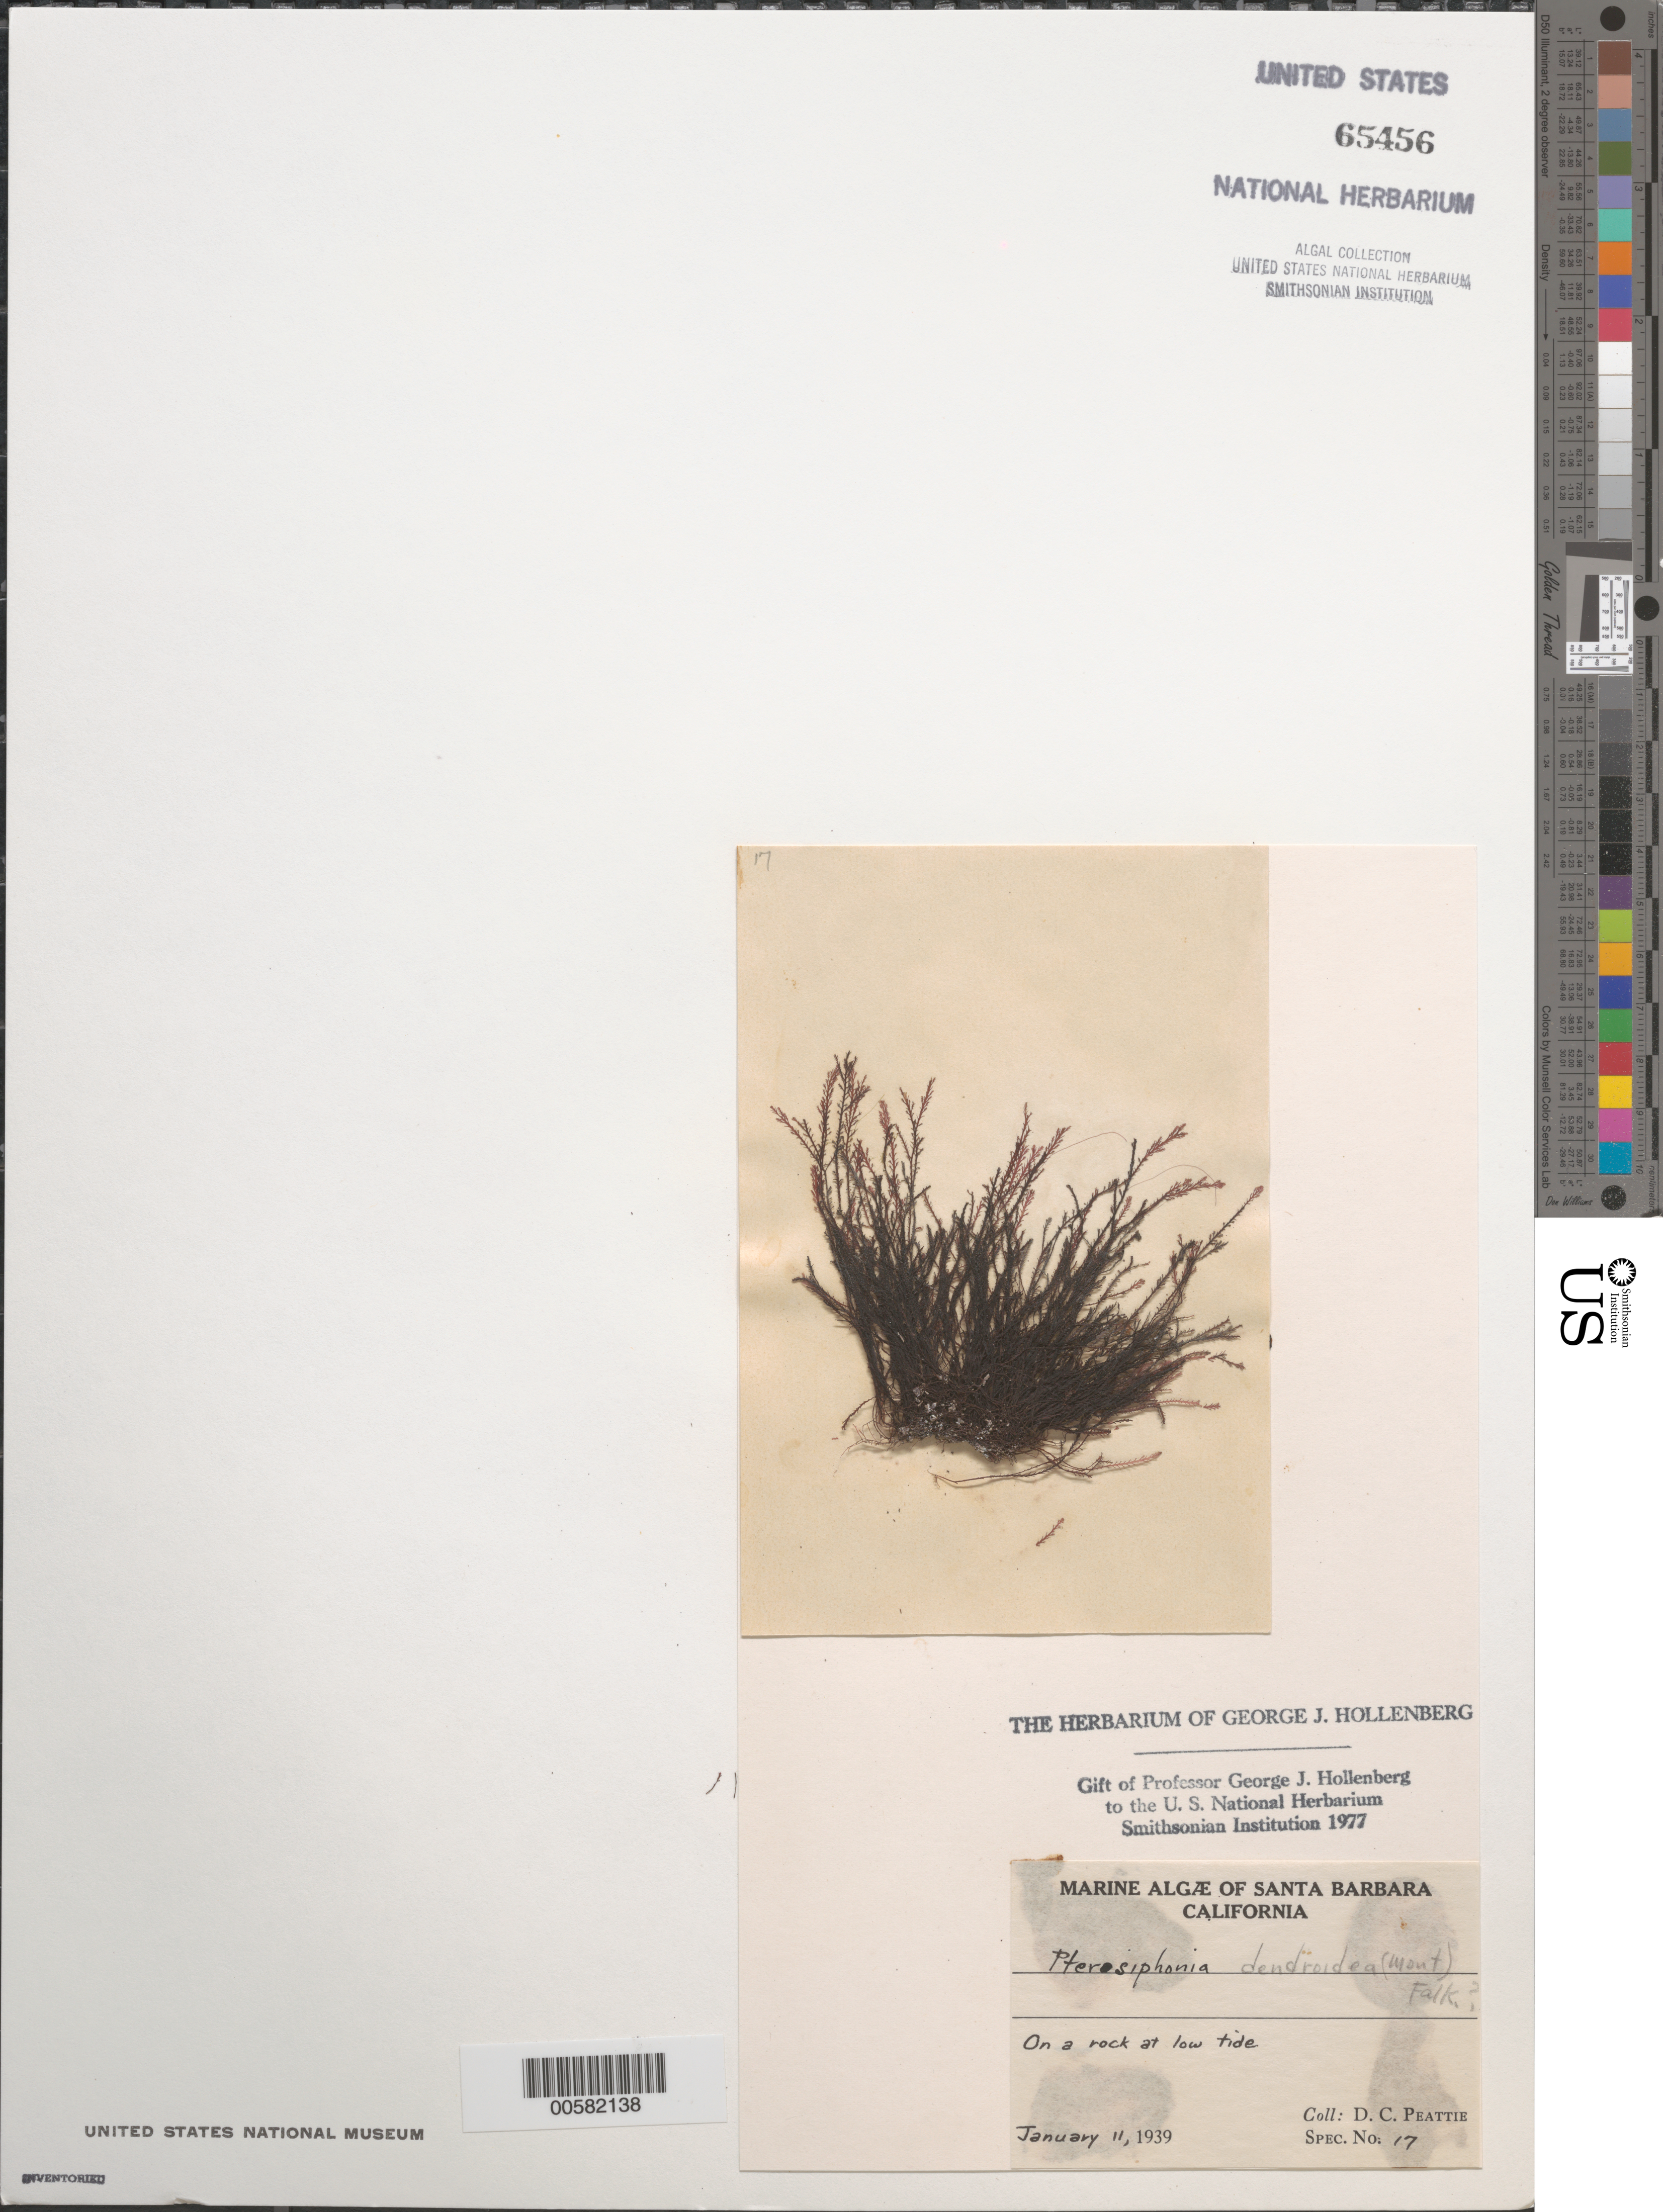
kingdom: Plantae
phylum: Rhodophyta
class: Florideophyceae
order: Ceramiales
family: Rhodomelaceae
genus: Symphyocladiella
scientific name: Symphyocladiella dendroidea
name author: (Montagne) Bustamante et al.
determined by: Algae name updating Project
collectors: D. Peattie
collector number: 17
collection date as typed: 11 Jan 1939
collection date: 1939-01-11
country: United States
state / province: California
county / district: Santa Barbara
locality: Santa Barbara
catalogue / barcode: US 65456